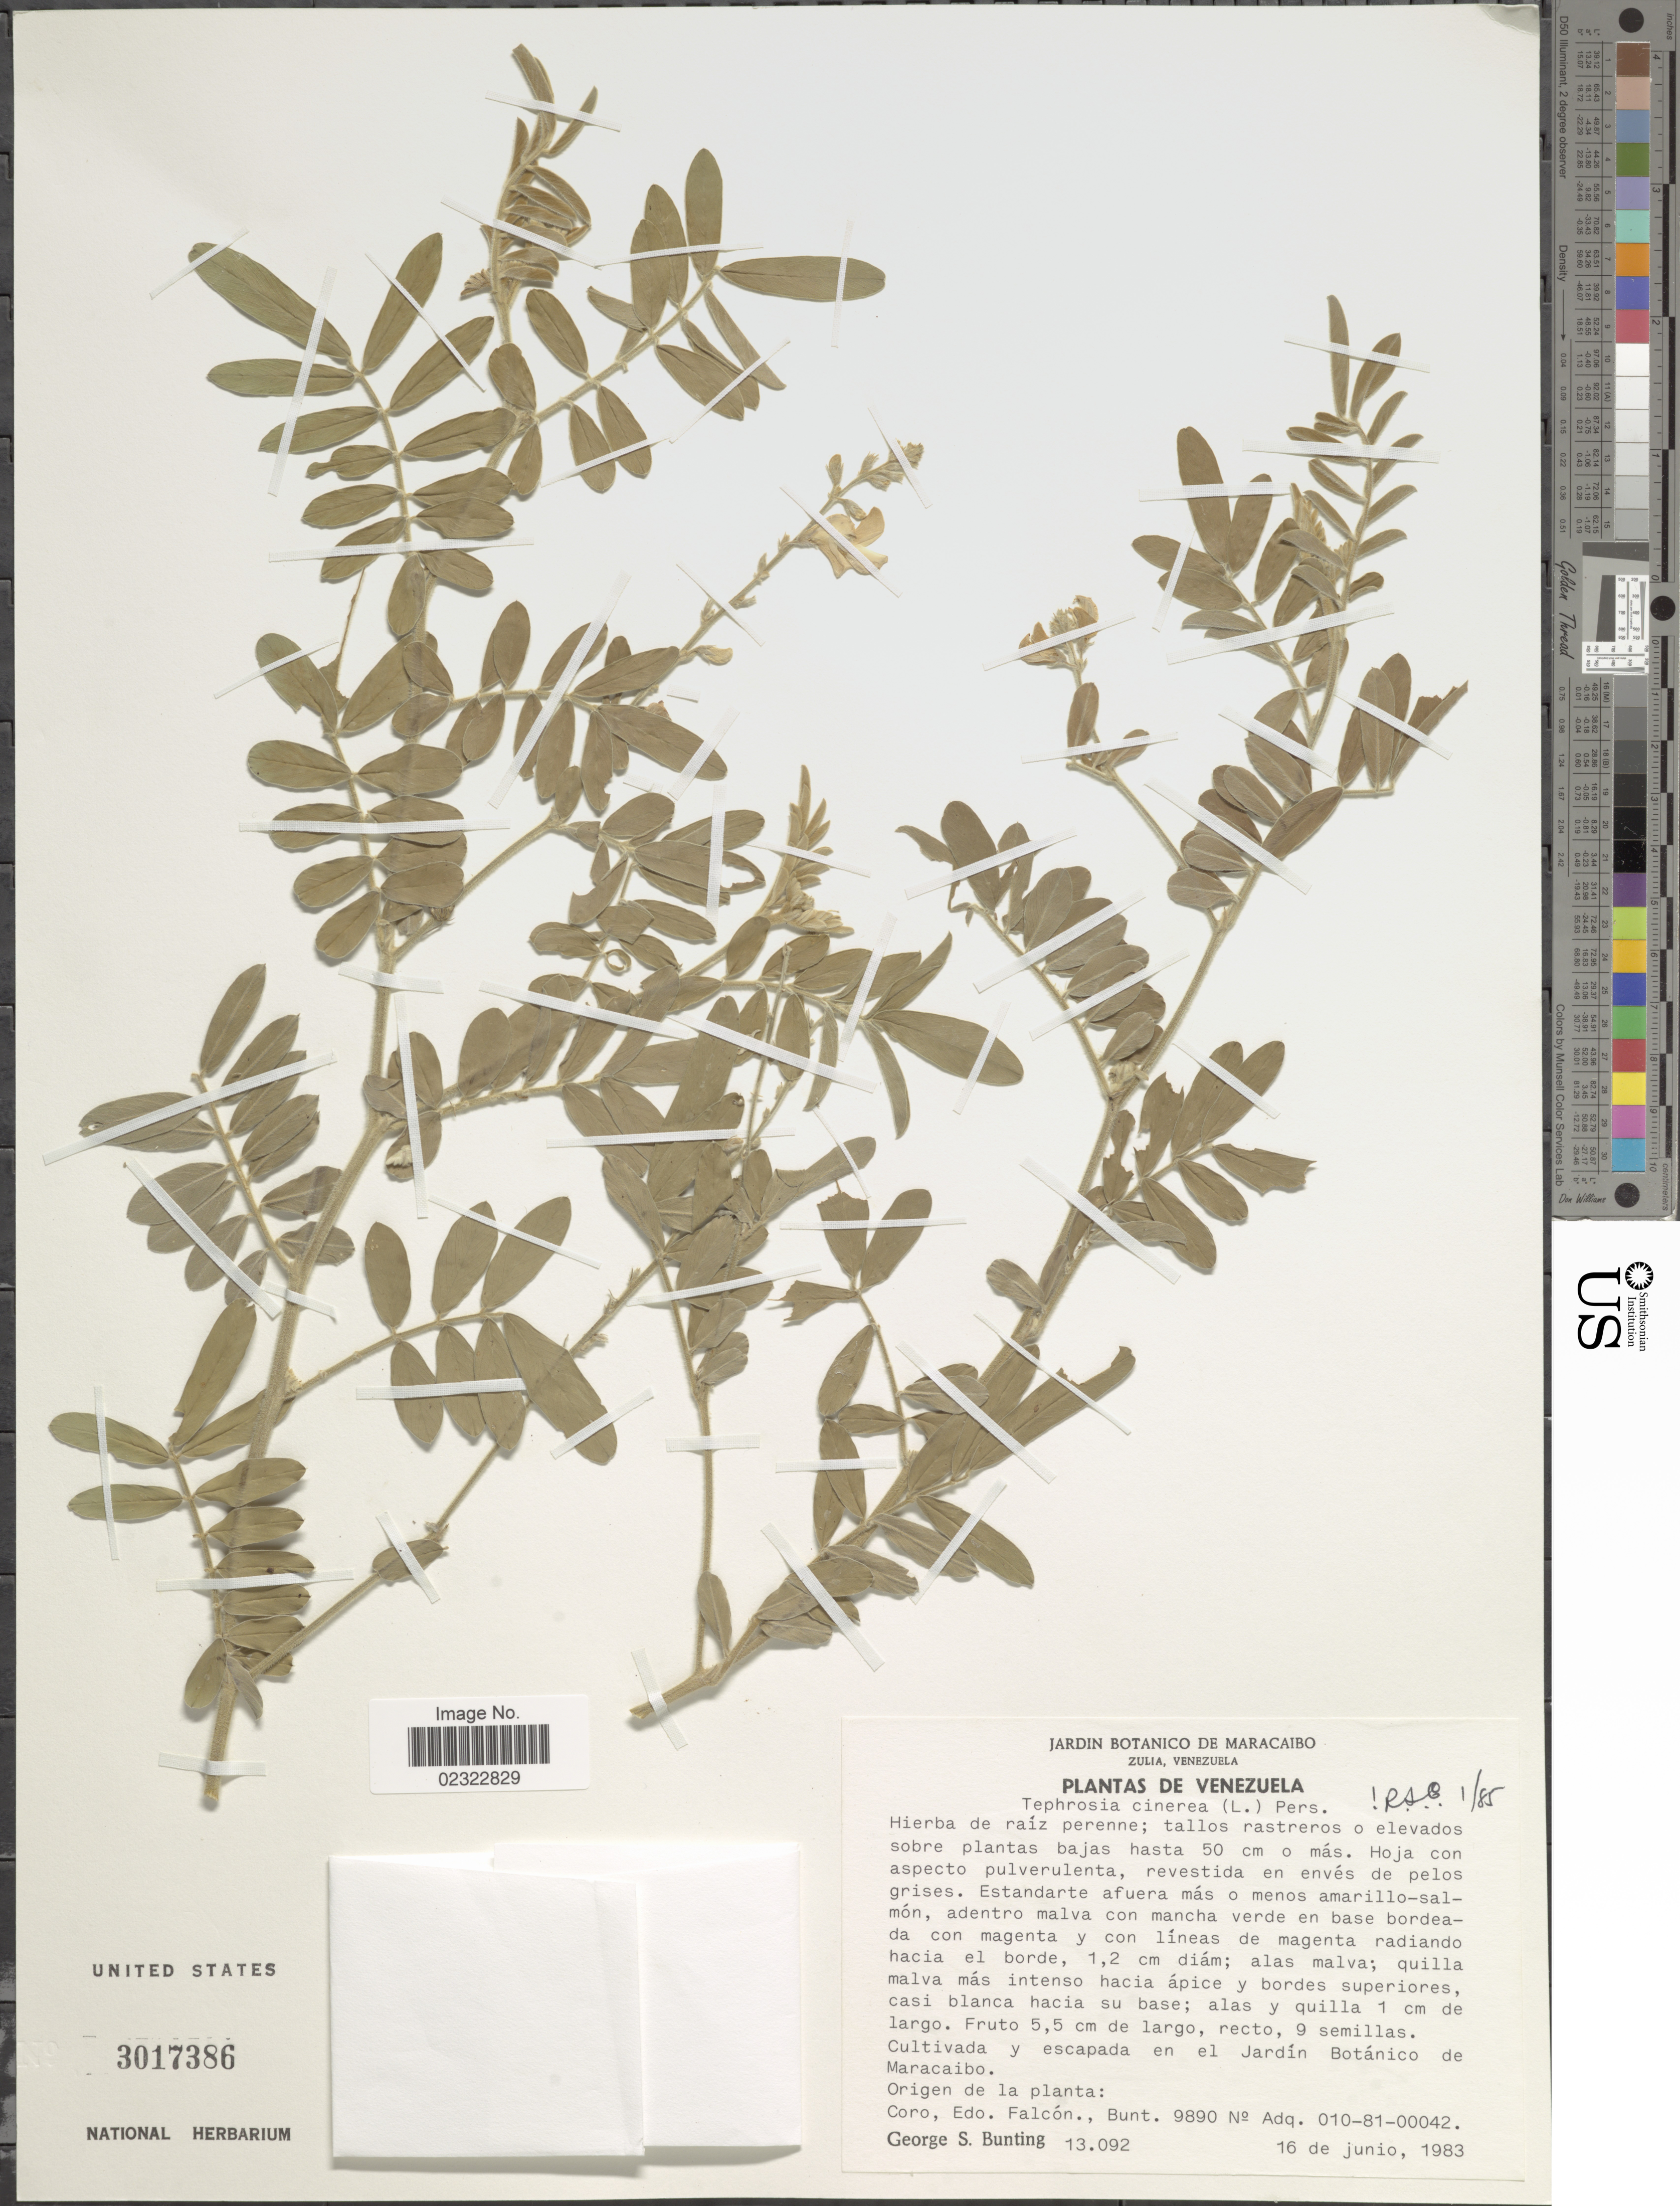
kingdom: Plantae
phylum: Tracheophyta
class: Magnoliopsida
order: Fabales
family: Fabaceae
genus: Tephrosia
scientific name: Tephrosia cinerea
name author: (L.) Pers.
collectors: G. S. Bunting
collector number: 13092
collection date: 1983-06-16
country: Venezuela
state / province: Falcón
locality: Cultivada y escapada en el Jardin Botanico de Maracaibo, Origenm de la planta: Coro, Edo. Falcon., Buntl 9890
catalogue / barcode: US 3017386